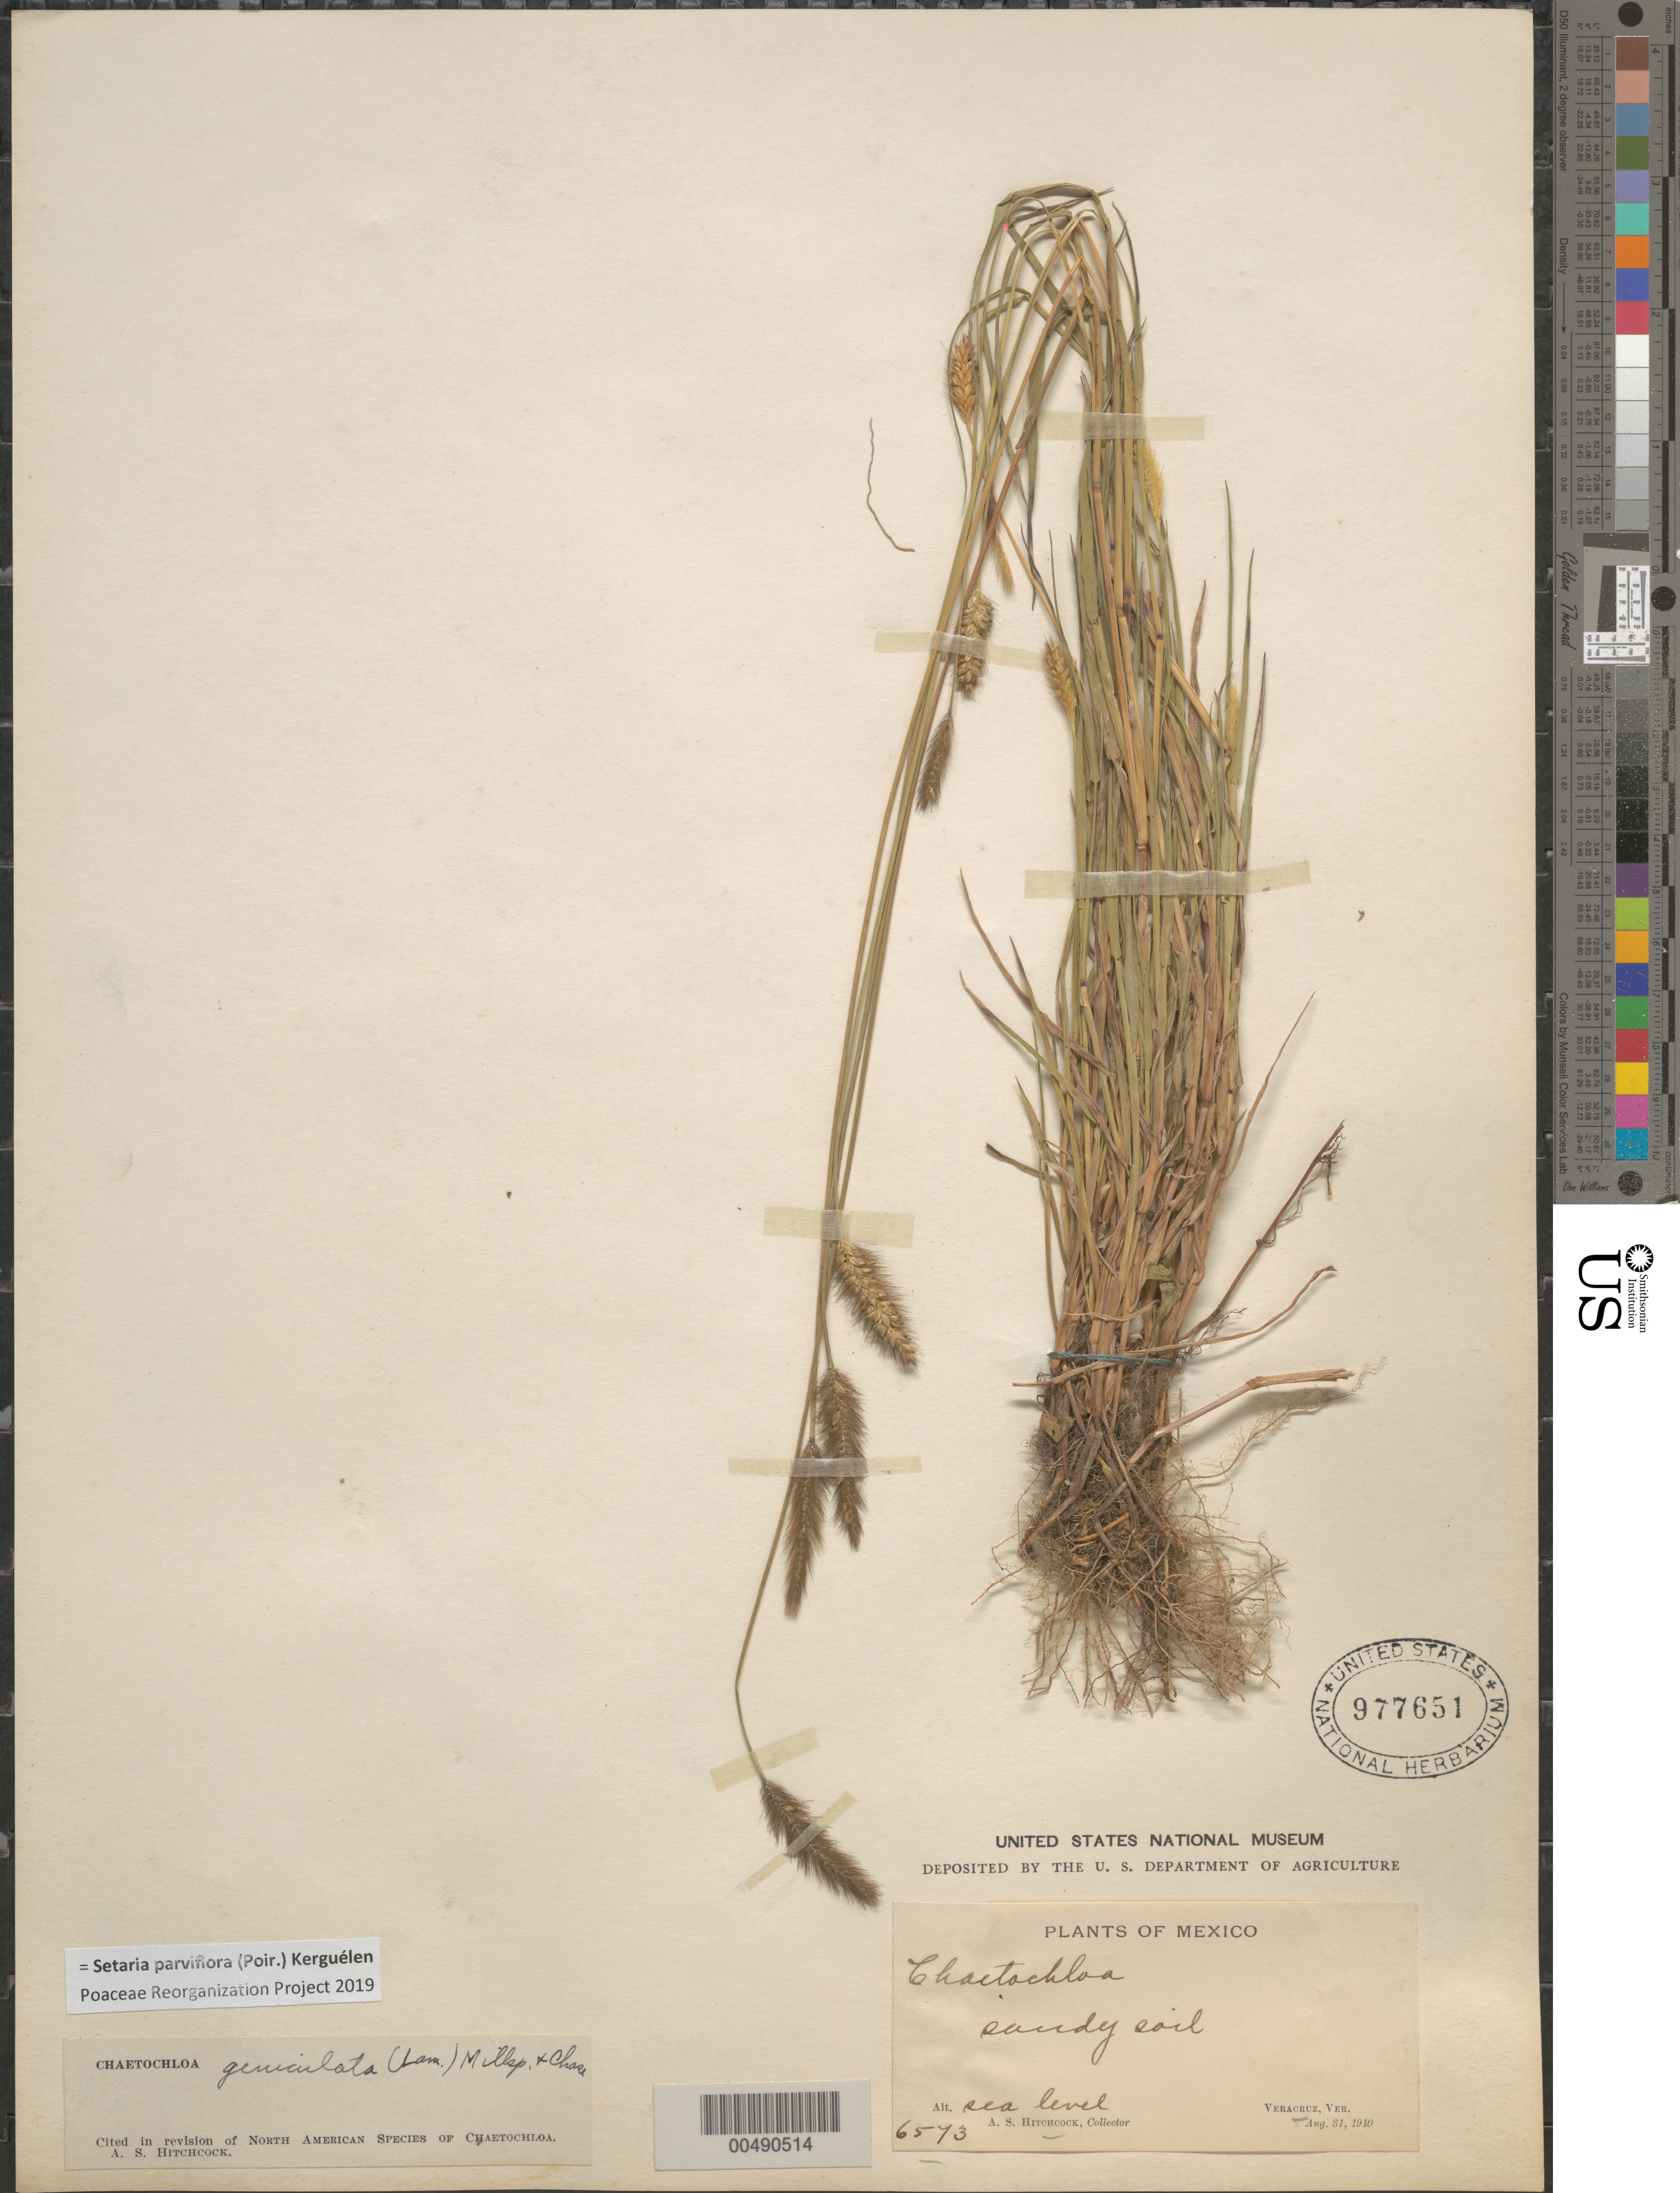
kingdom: Plantae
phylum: Tracheophyta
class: Liliopsida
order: Poales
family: Poaceae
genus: Setaria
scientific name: Setaria parviflora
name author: (Poir.) Kerguélen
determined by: Poaceae Reorganization Project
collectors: A. S. Hitchcock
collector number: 6573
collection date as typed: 31 Aug 1910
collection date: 1910-08-31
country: Mexico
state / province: Veracruz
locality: Veracruz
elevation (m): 0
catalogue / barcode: US 977651